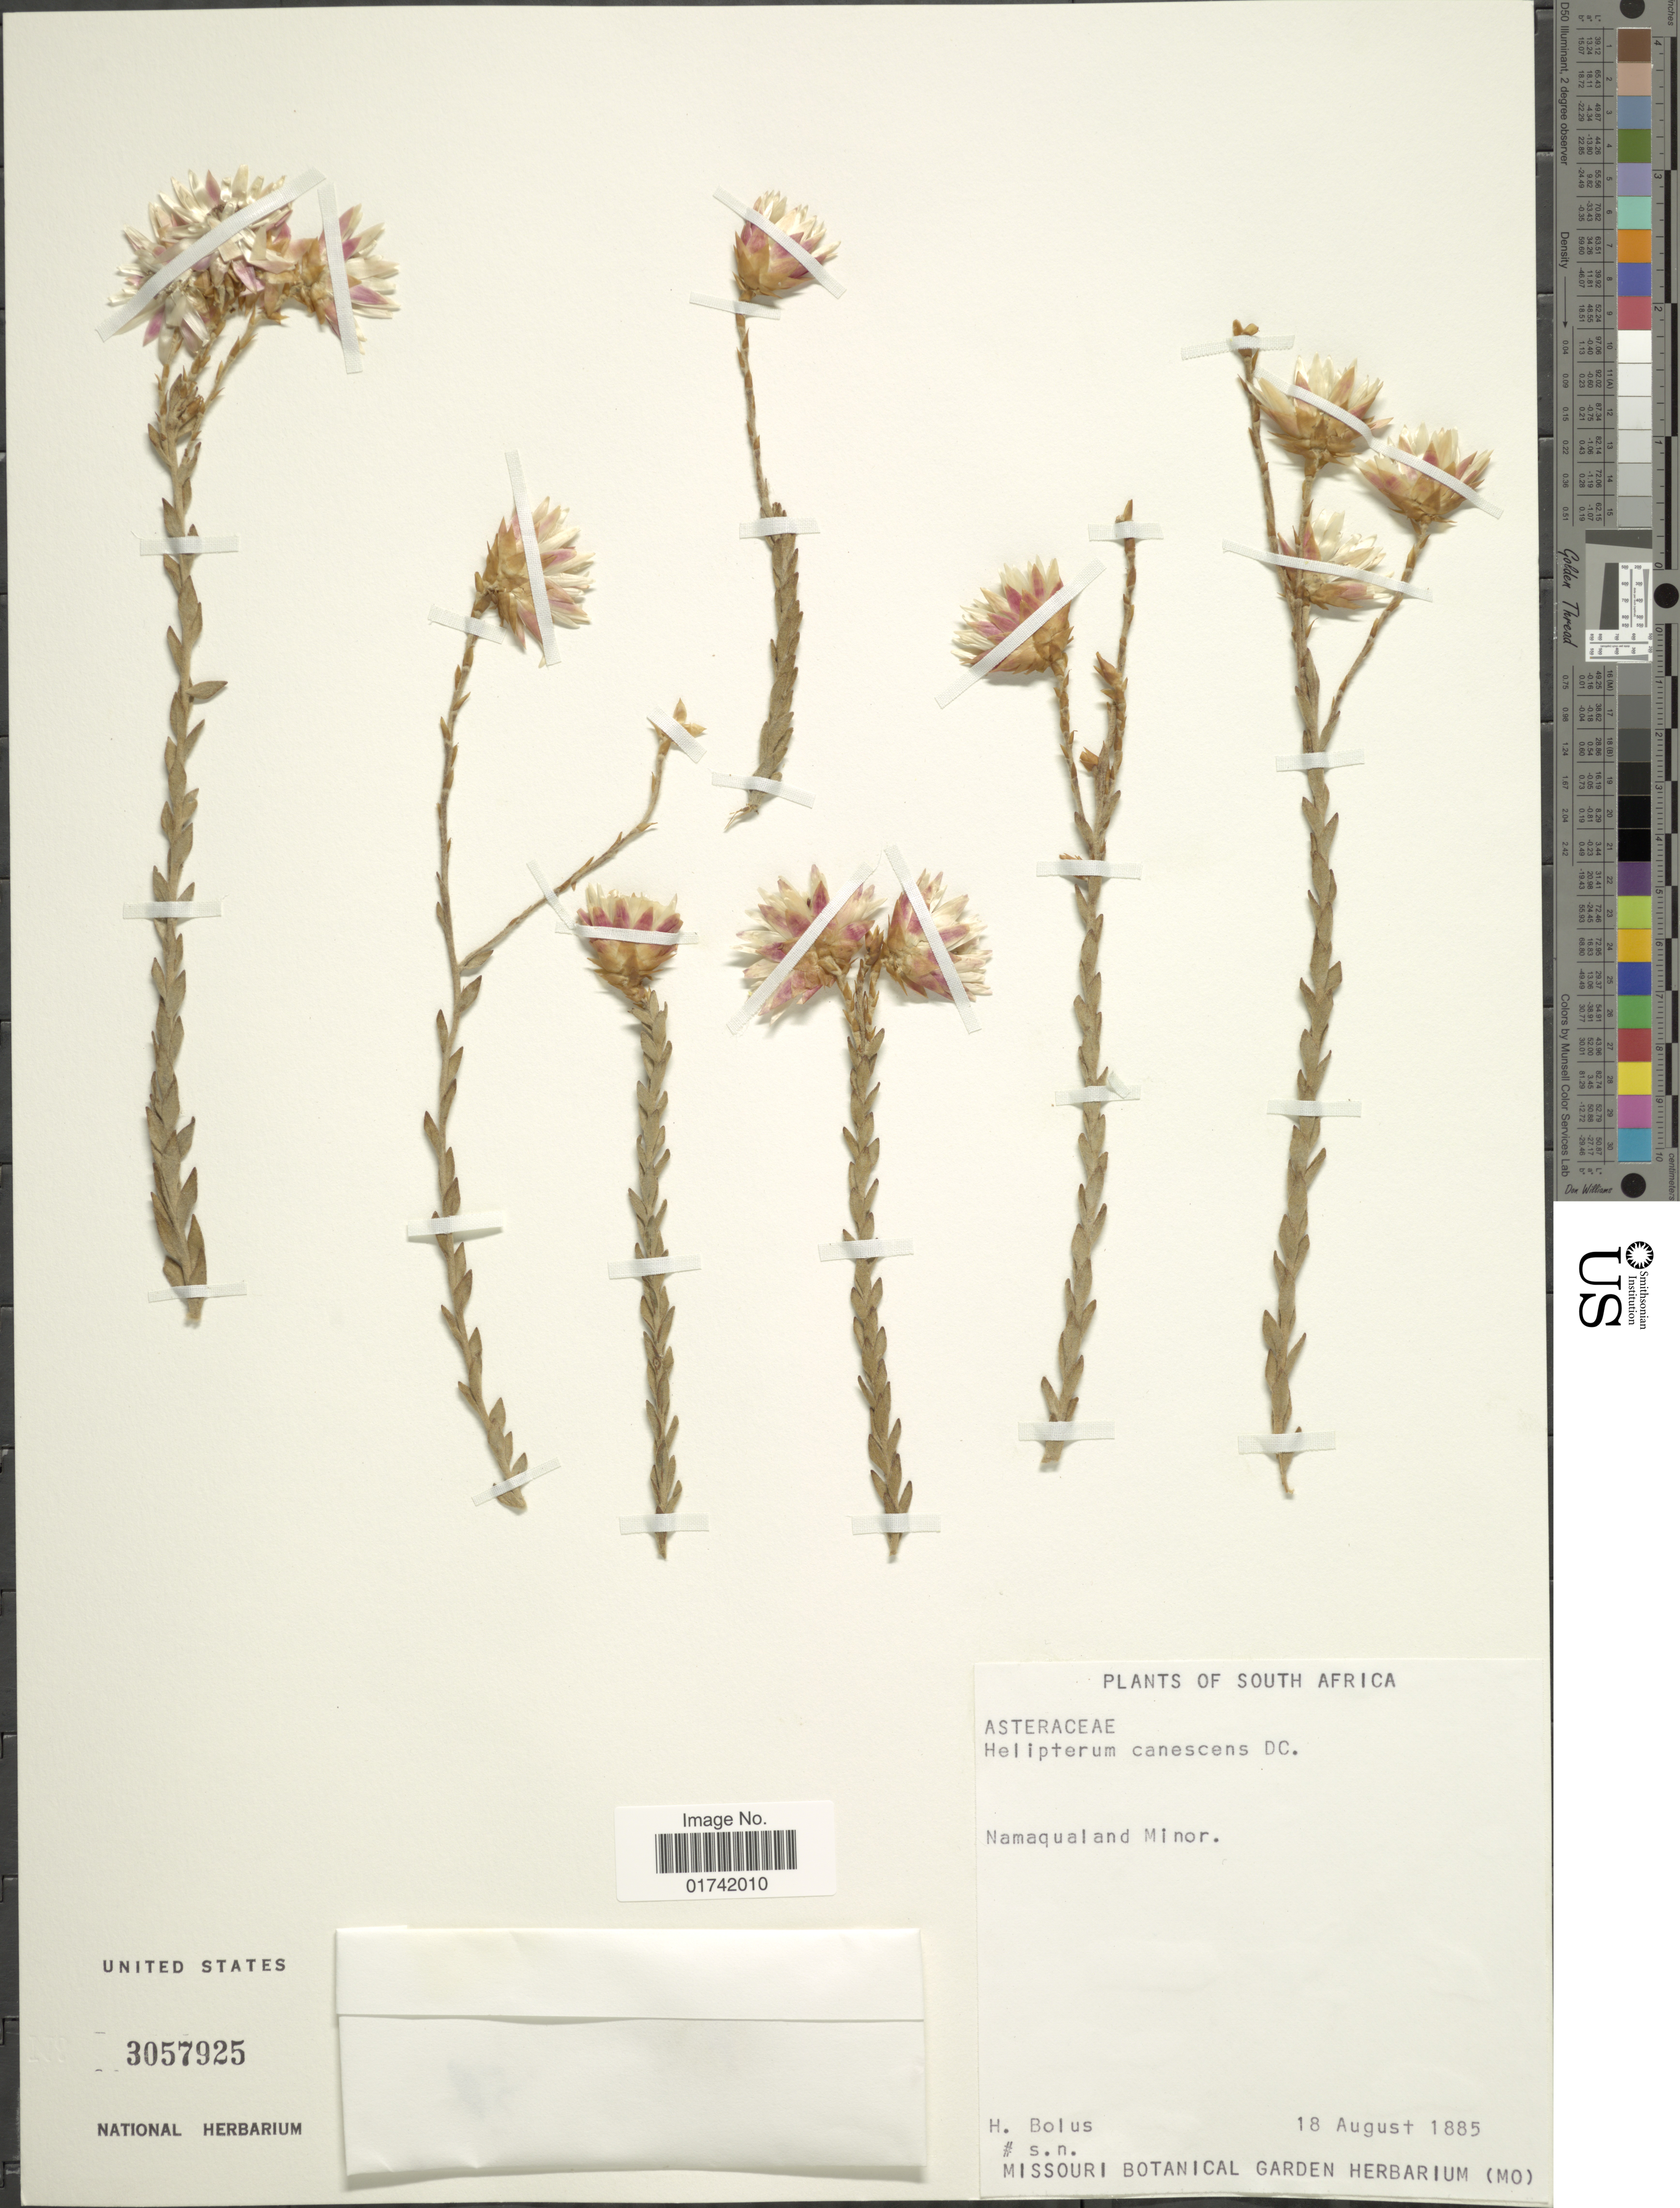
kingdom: Plantae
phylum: Tracheophyta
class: Magnoliopsida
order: Asterales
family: Asteraceae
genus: Helipterum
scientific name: Helipterum canescens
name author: DC.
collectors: H. Bolus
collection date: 1885-08-18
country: South Africa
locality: Namaqualand Minor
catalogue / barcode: US 3057925